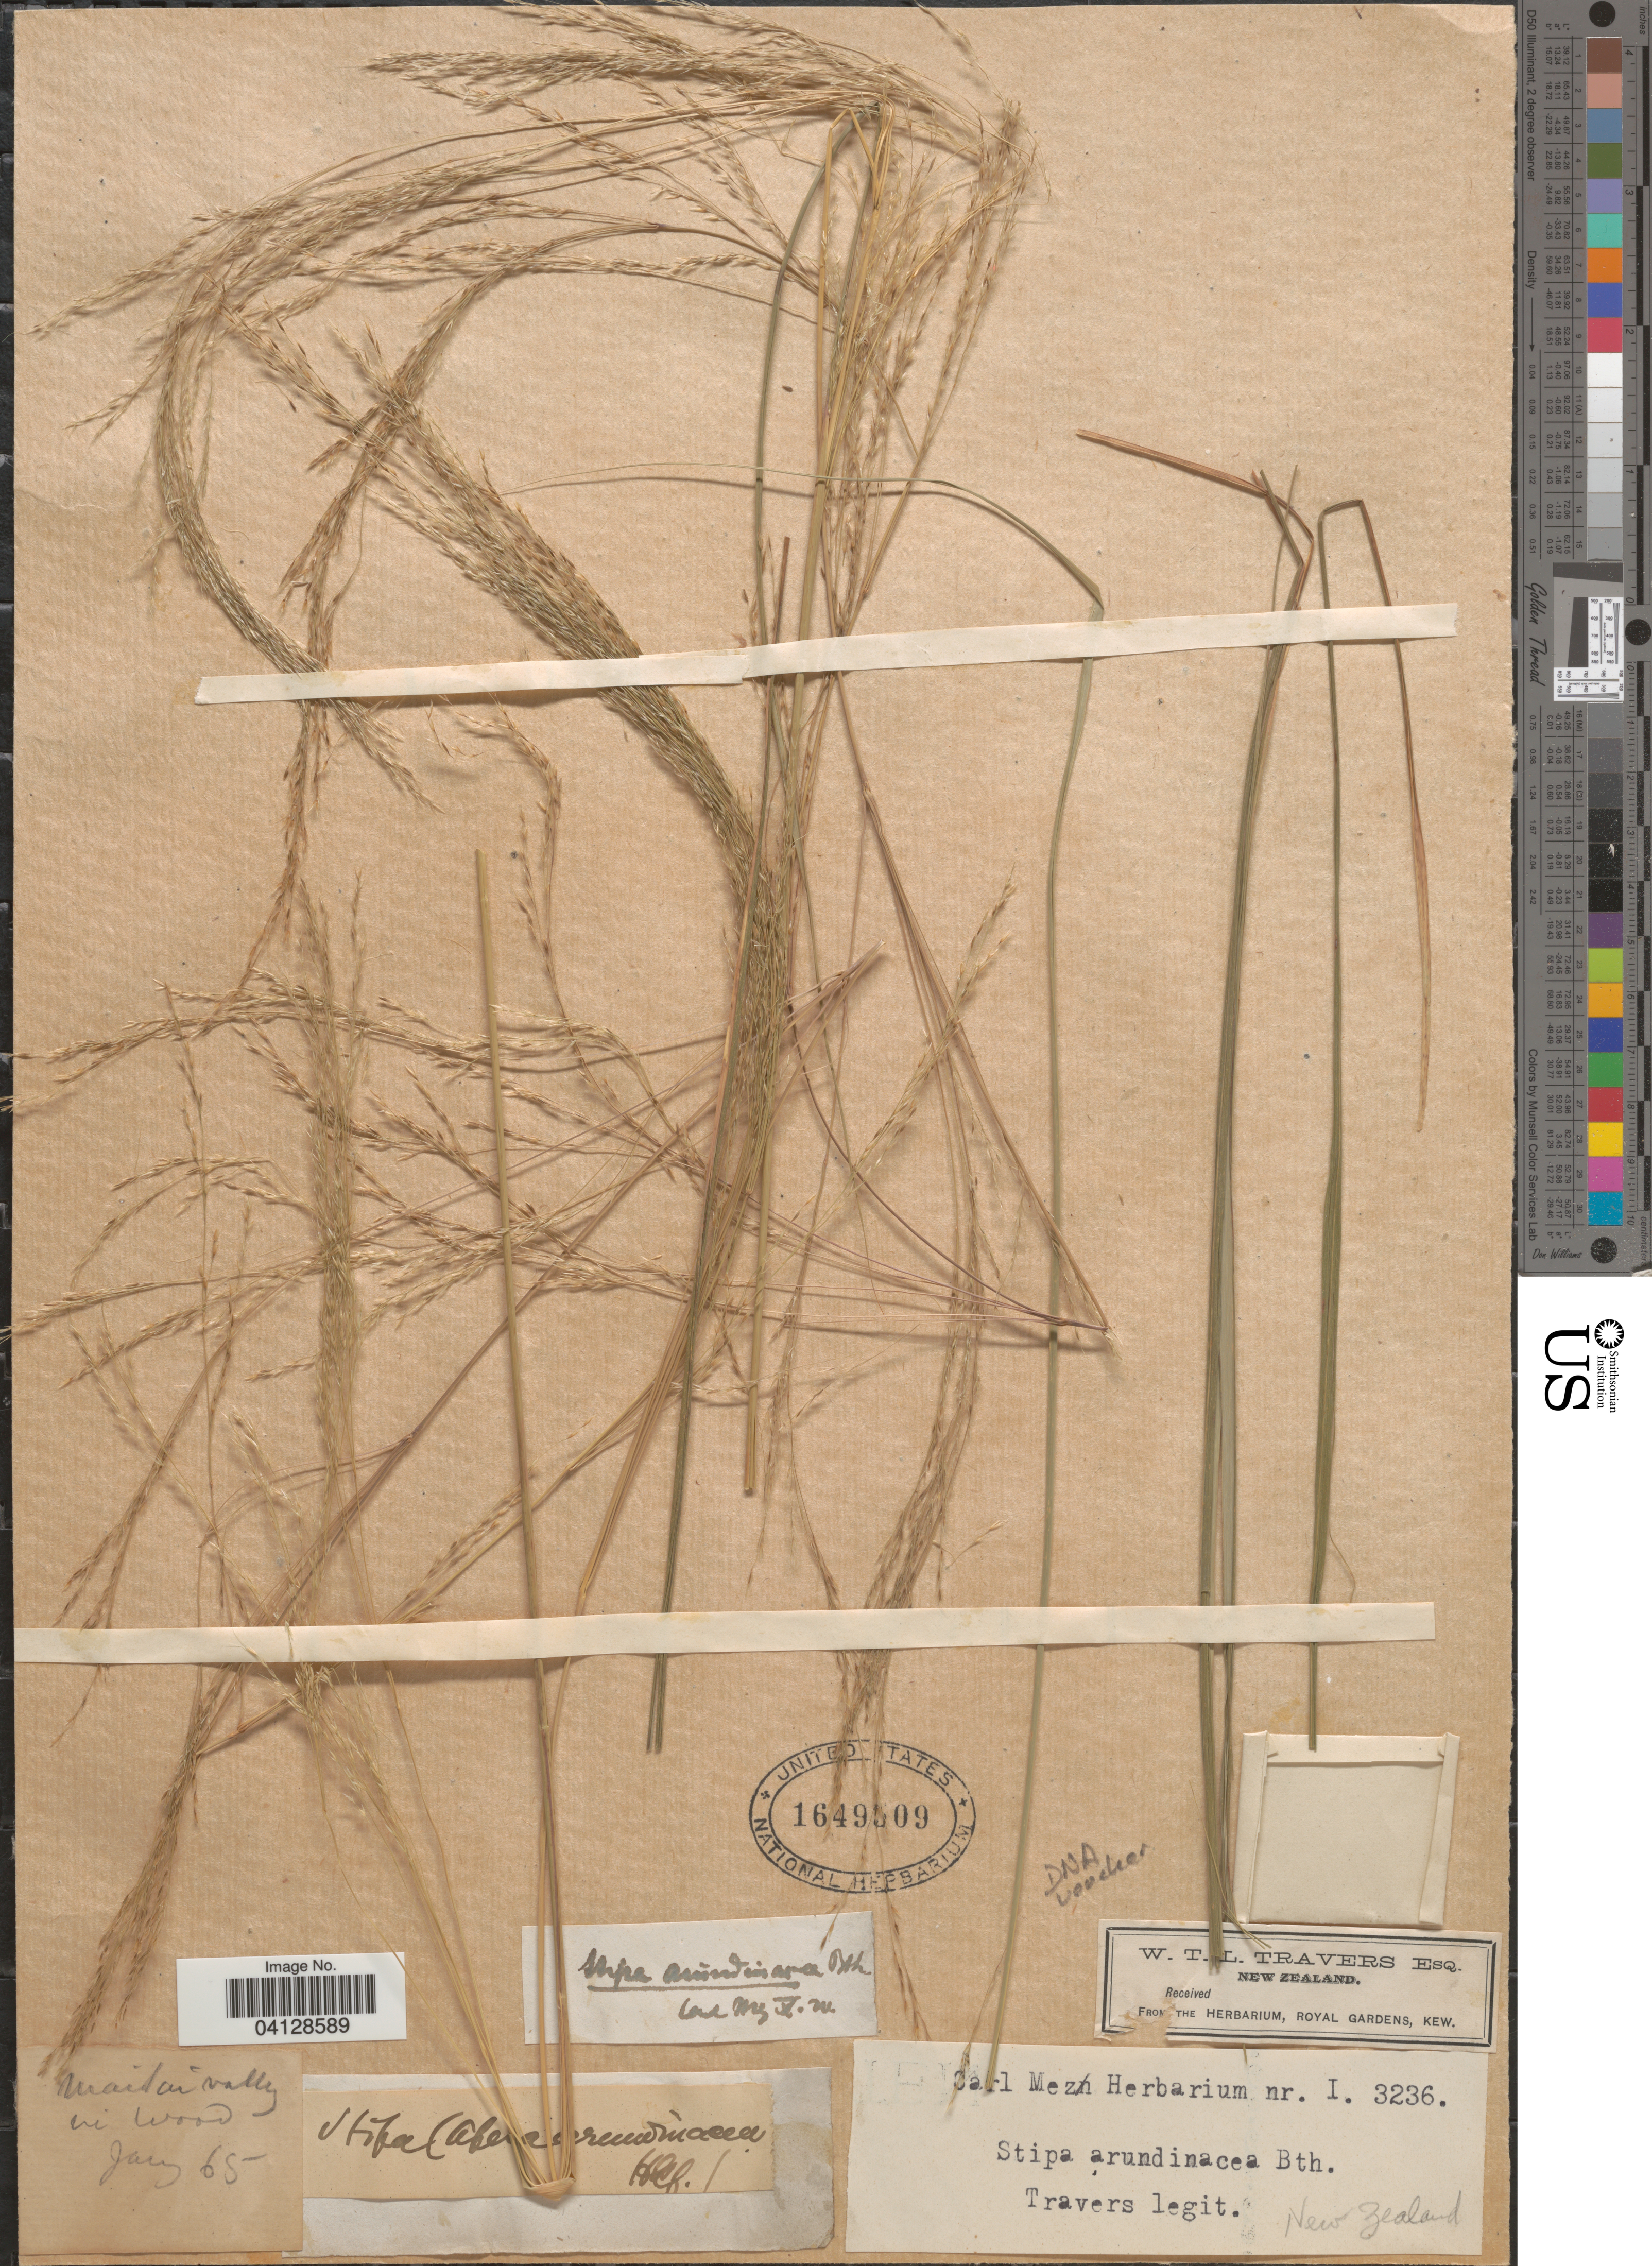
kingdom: Plantae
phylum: Tracheophyta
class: Liliopsida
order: Poales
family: Poaceae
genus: Stipa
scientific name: Stipa arundinacea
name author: (Hook. f.) Benth.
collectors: W. Travers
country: New Zealand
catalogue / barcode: US 1649509